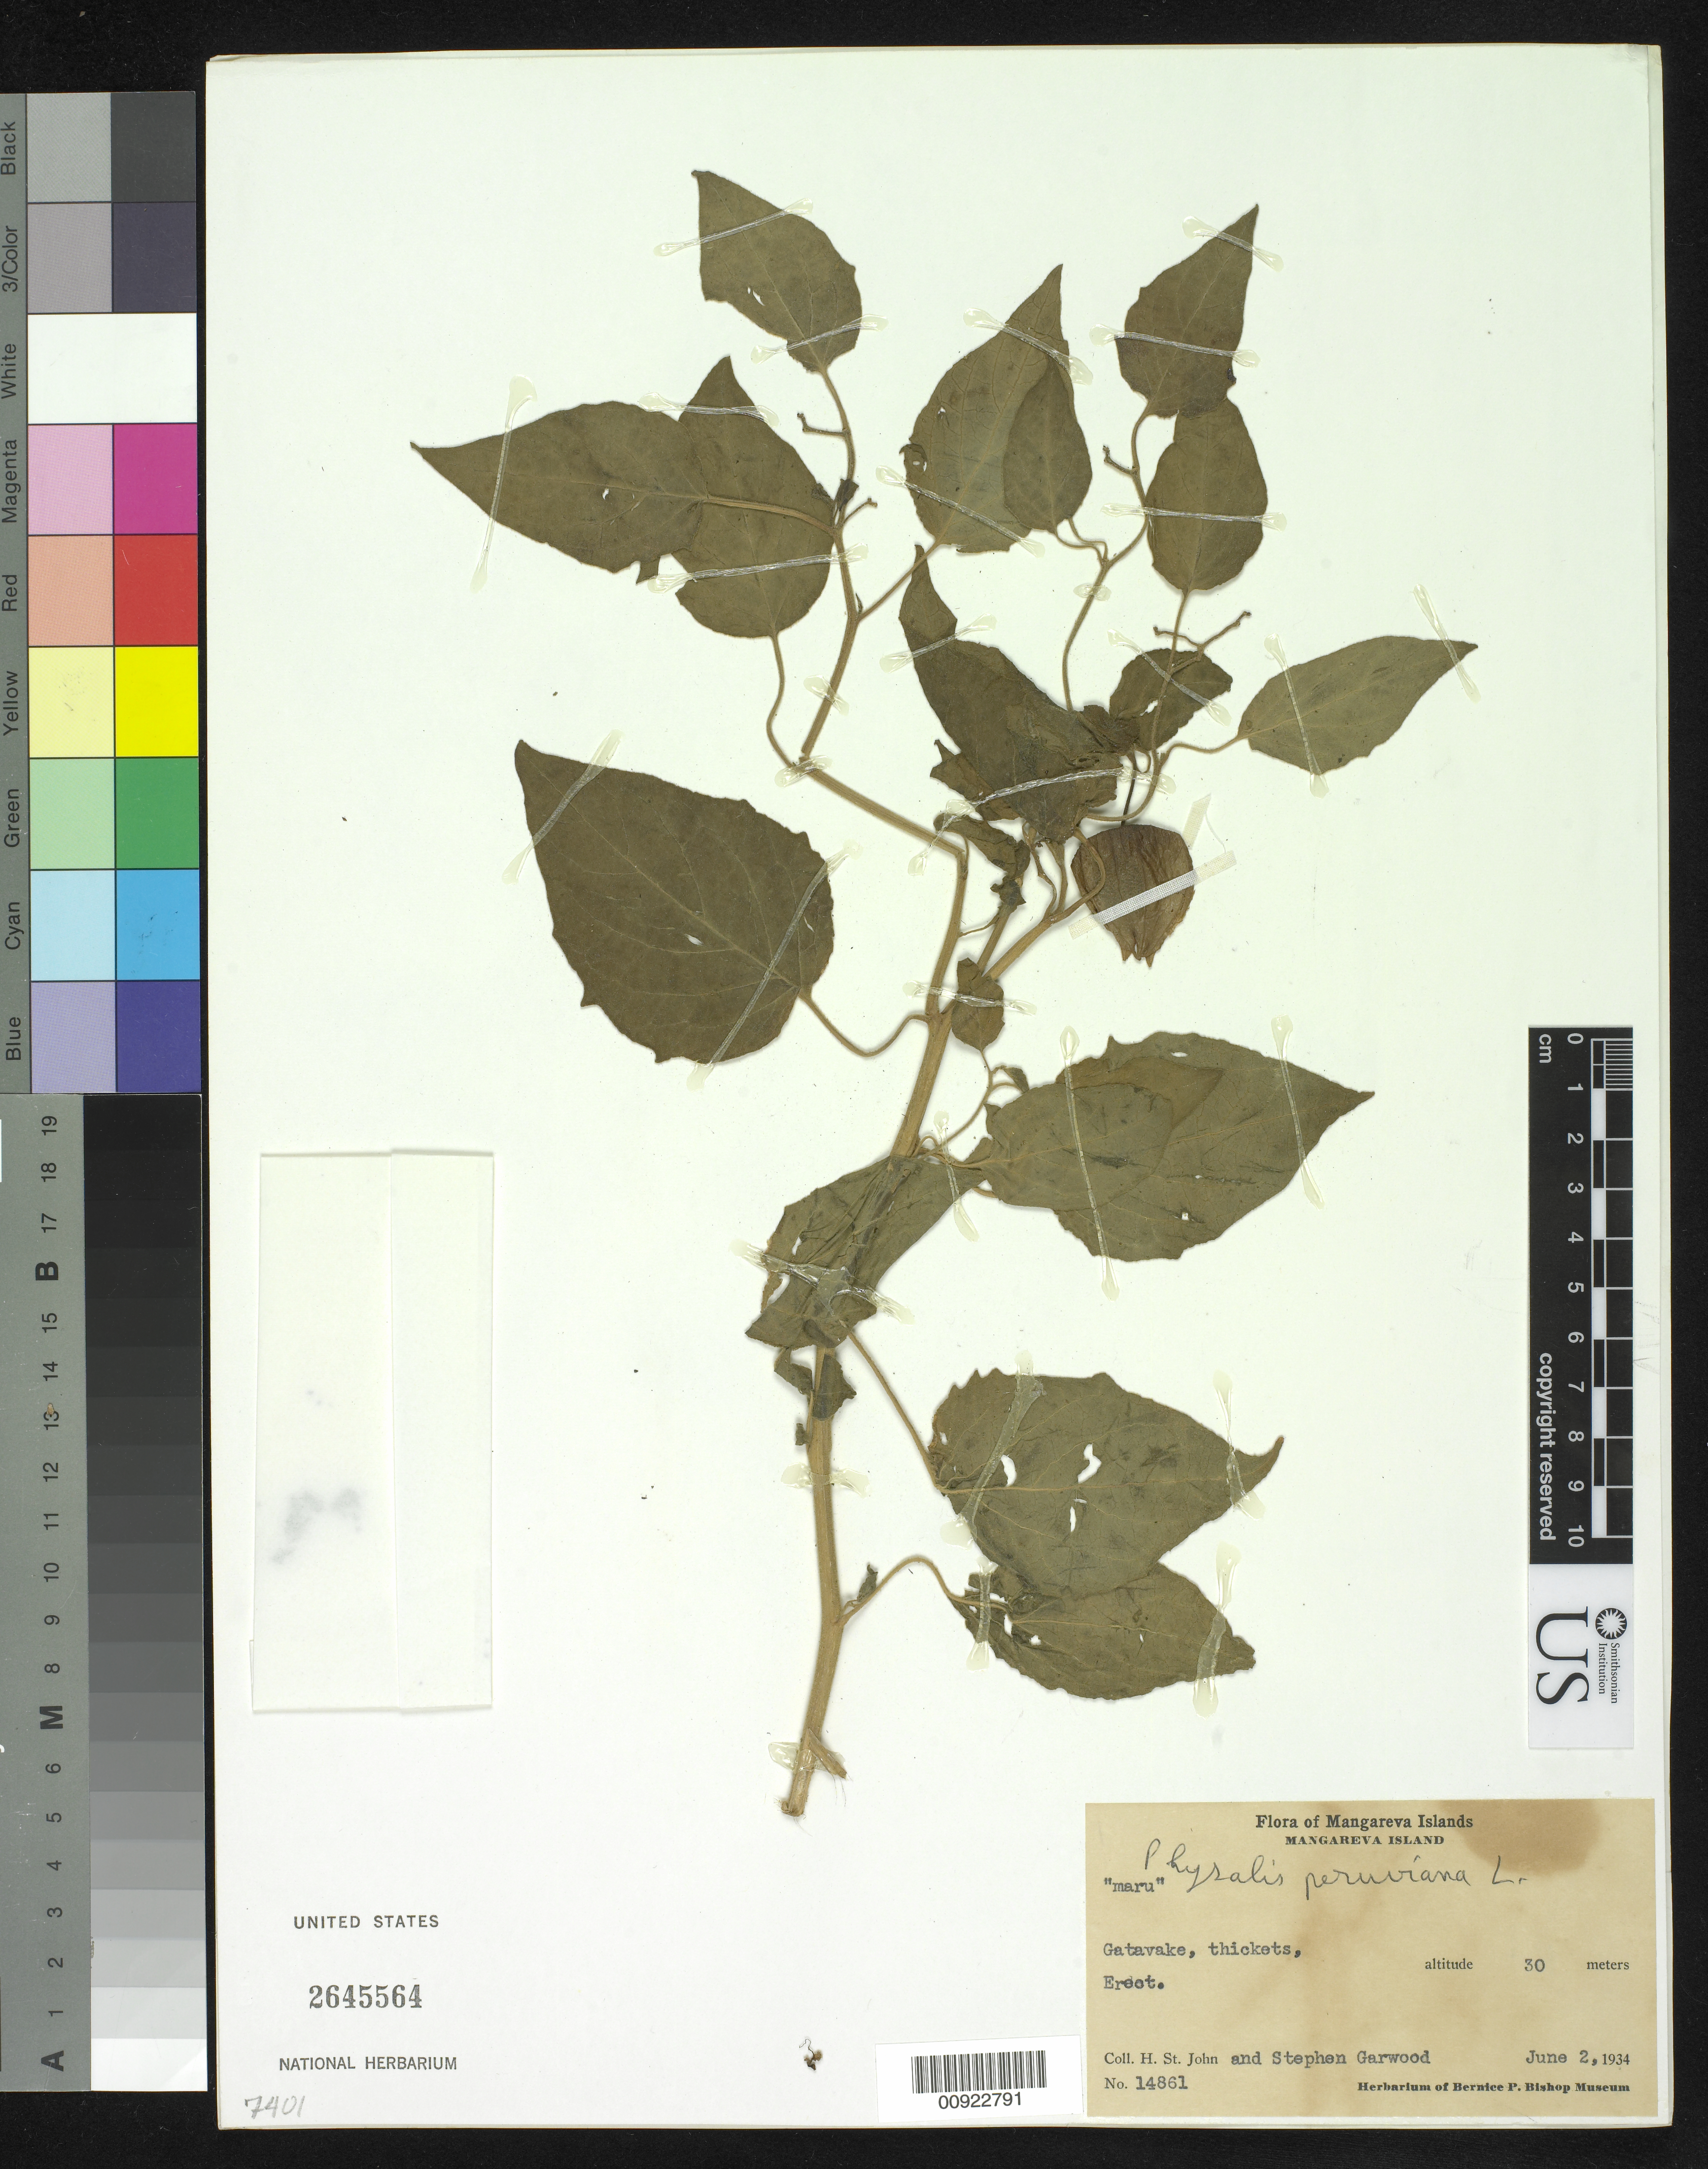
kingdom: Plantae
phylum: Tracheophyta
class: Magnoliopsida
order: Solanales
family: Solanaceae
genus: Physalis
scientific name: Physalis peruviana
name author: L.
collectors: H. St. John & S. Garwood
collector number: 14861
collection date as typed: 02 Jun 1934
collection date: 1934-06-02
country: French Polynesia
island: Mangareva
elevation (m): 30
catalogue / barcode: US 2645564